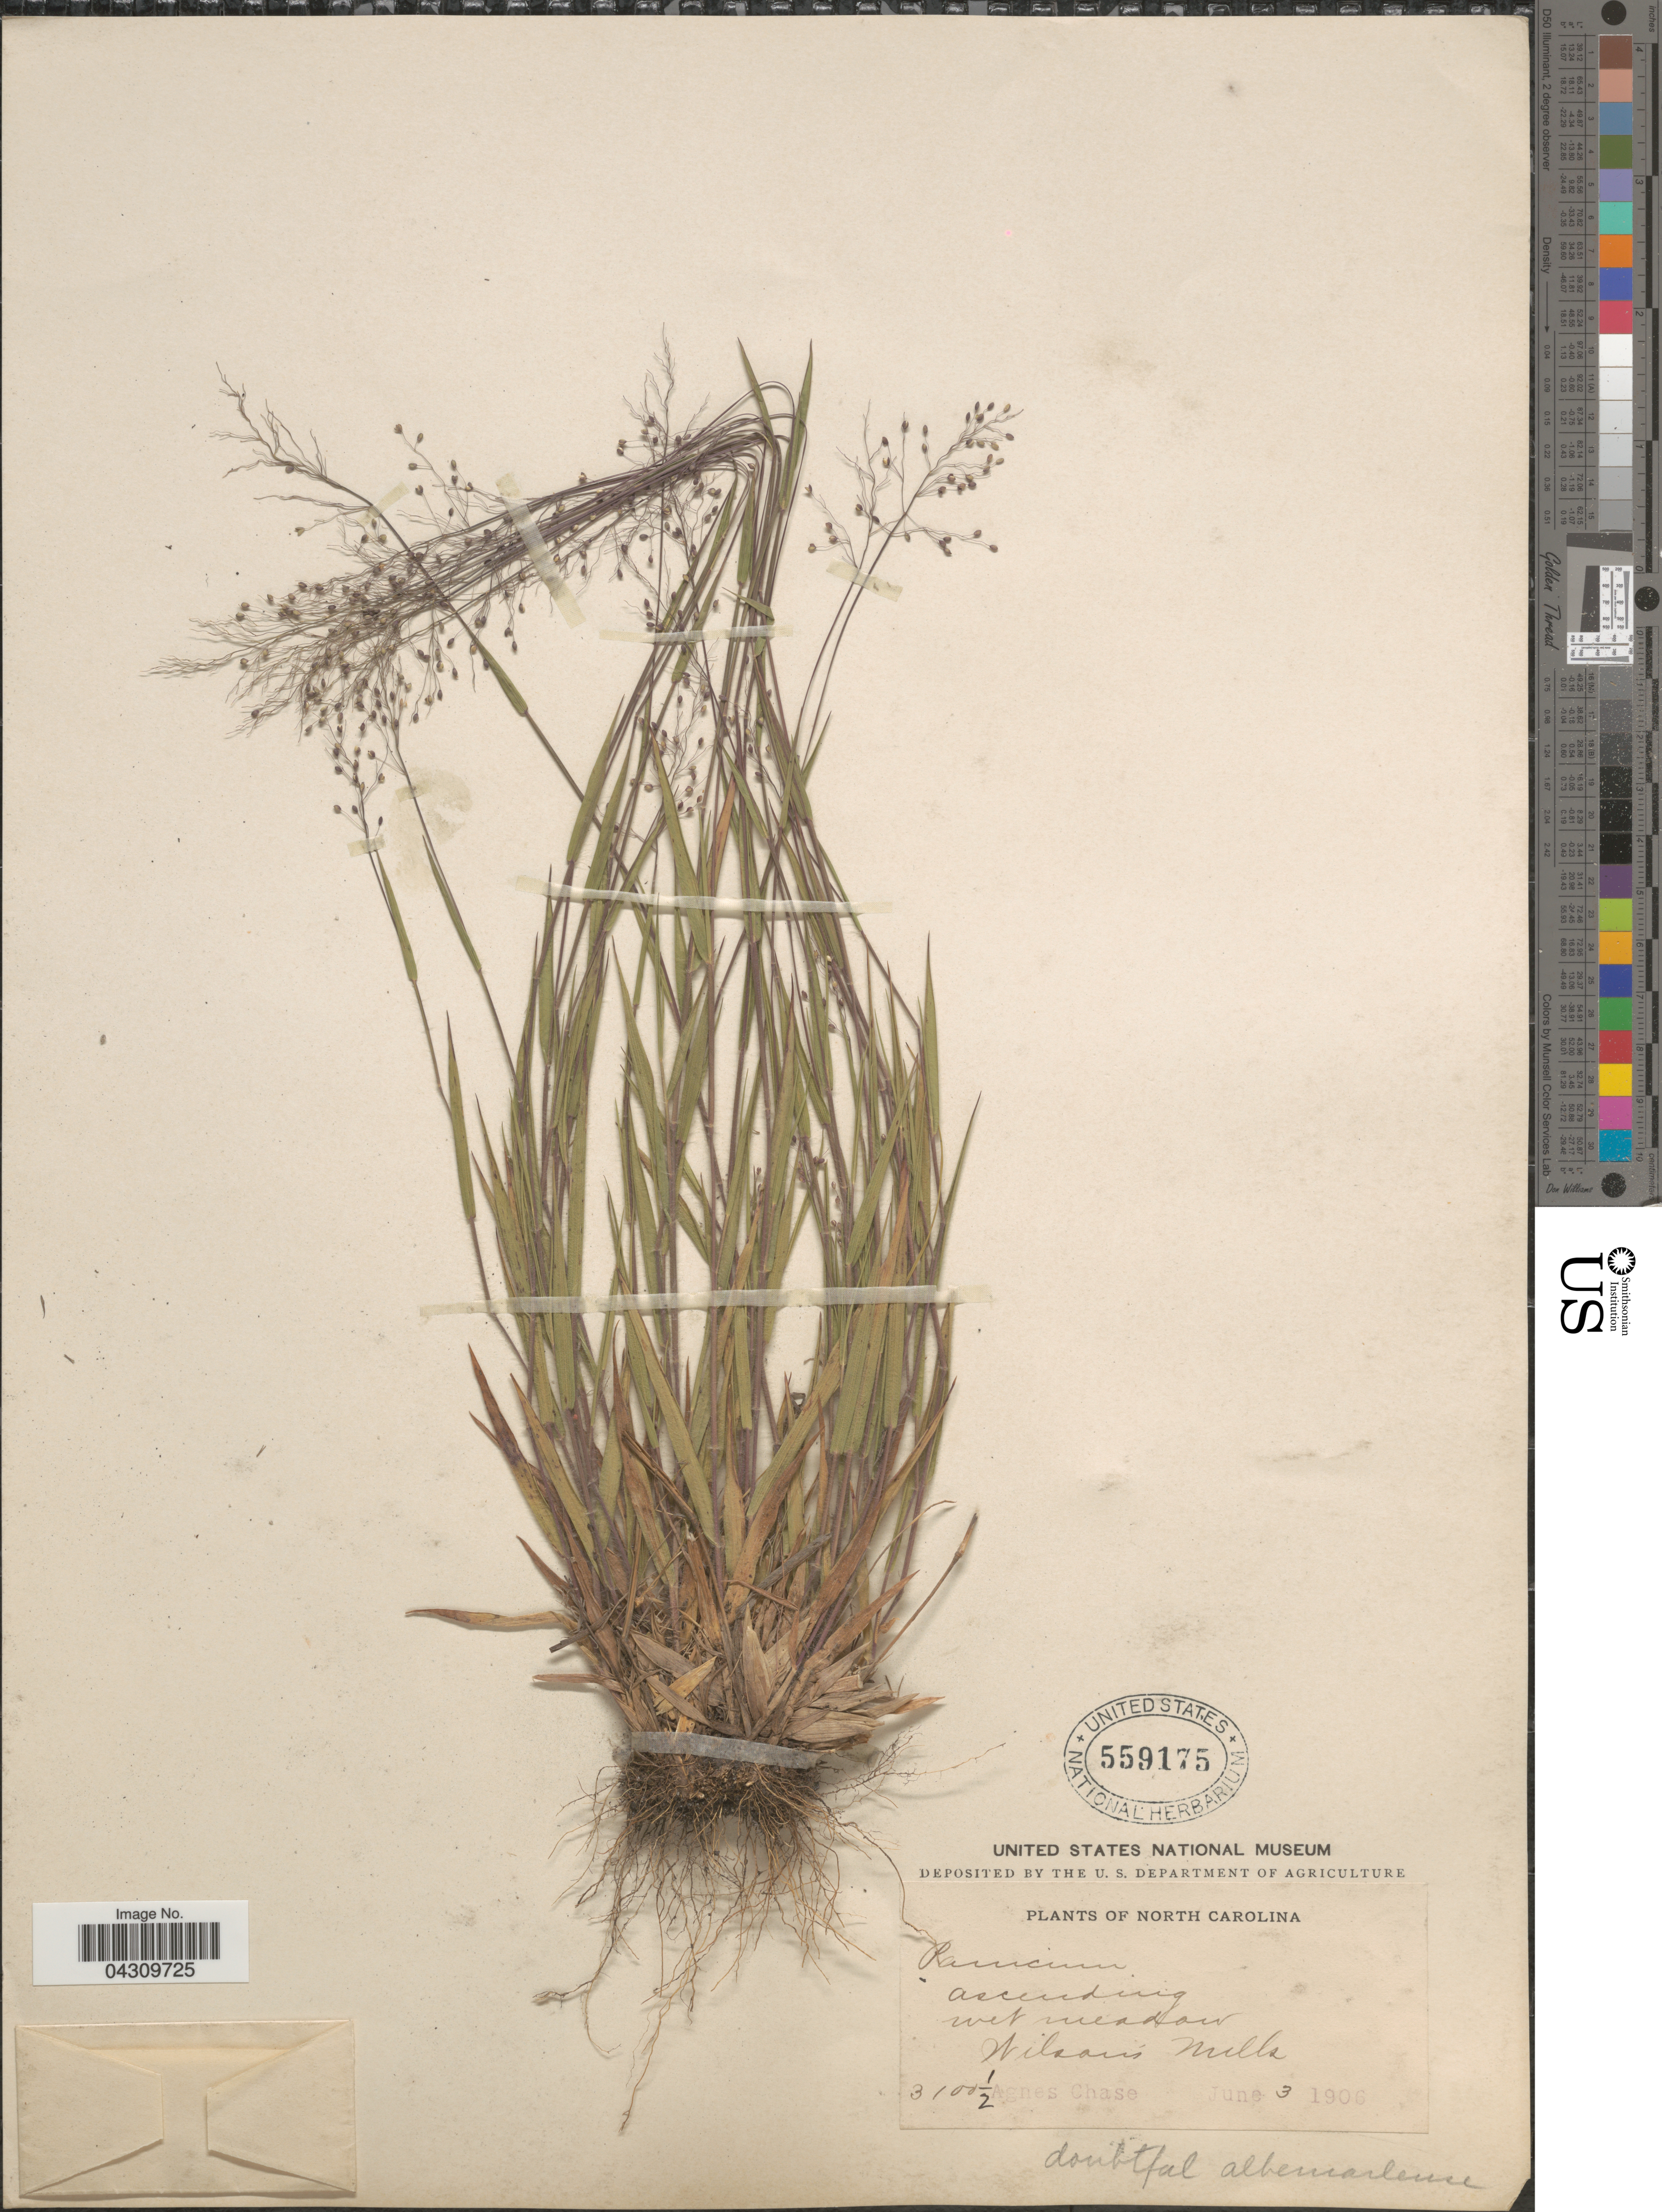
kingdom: Plantae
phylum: Tracheophyta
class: Liliopsida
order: Poales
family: Poaceae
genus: Dichanthelium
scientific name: Dichanthelium acuminatum var. acuminatum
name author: (Sw.) Gould & C.A. Clark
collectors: A. Chase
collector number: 3100 1/2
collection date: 1900-06-03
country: United States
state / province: North Carolina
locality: Wilsons Mills.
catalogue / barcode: US 559175